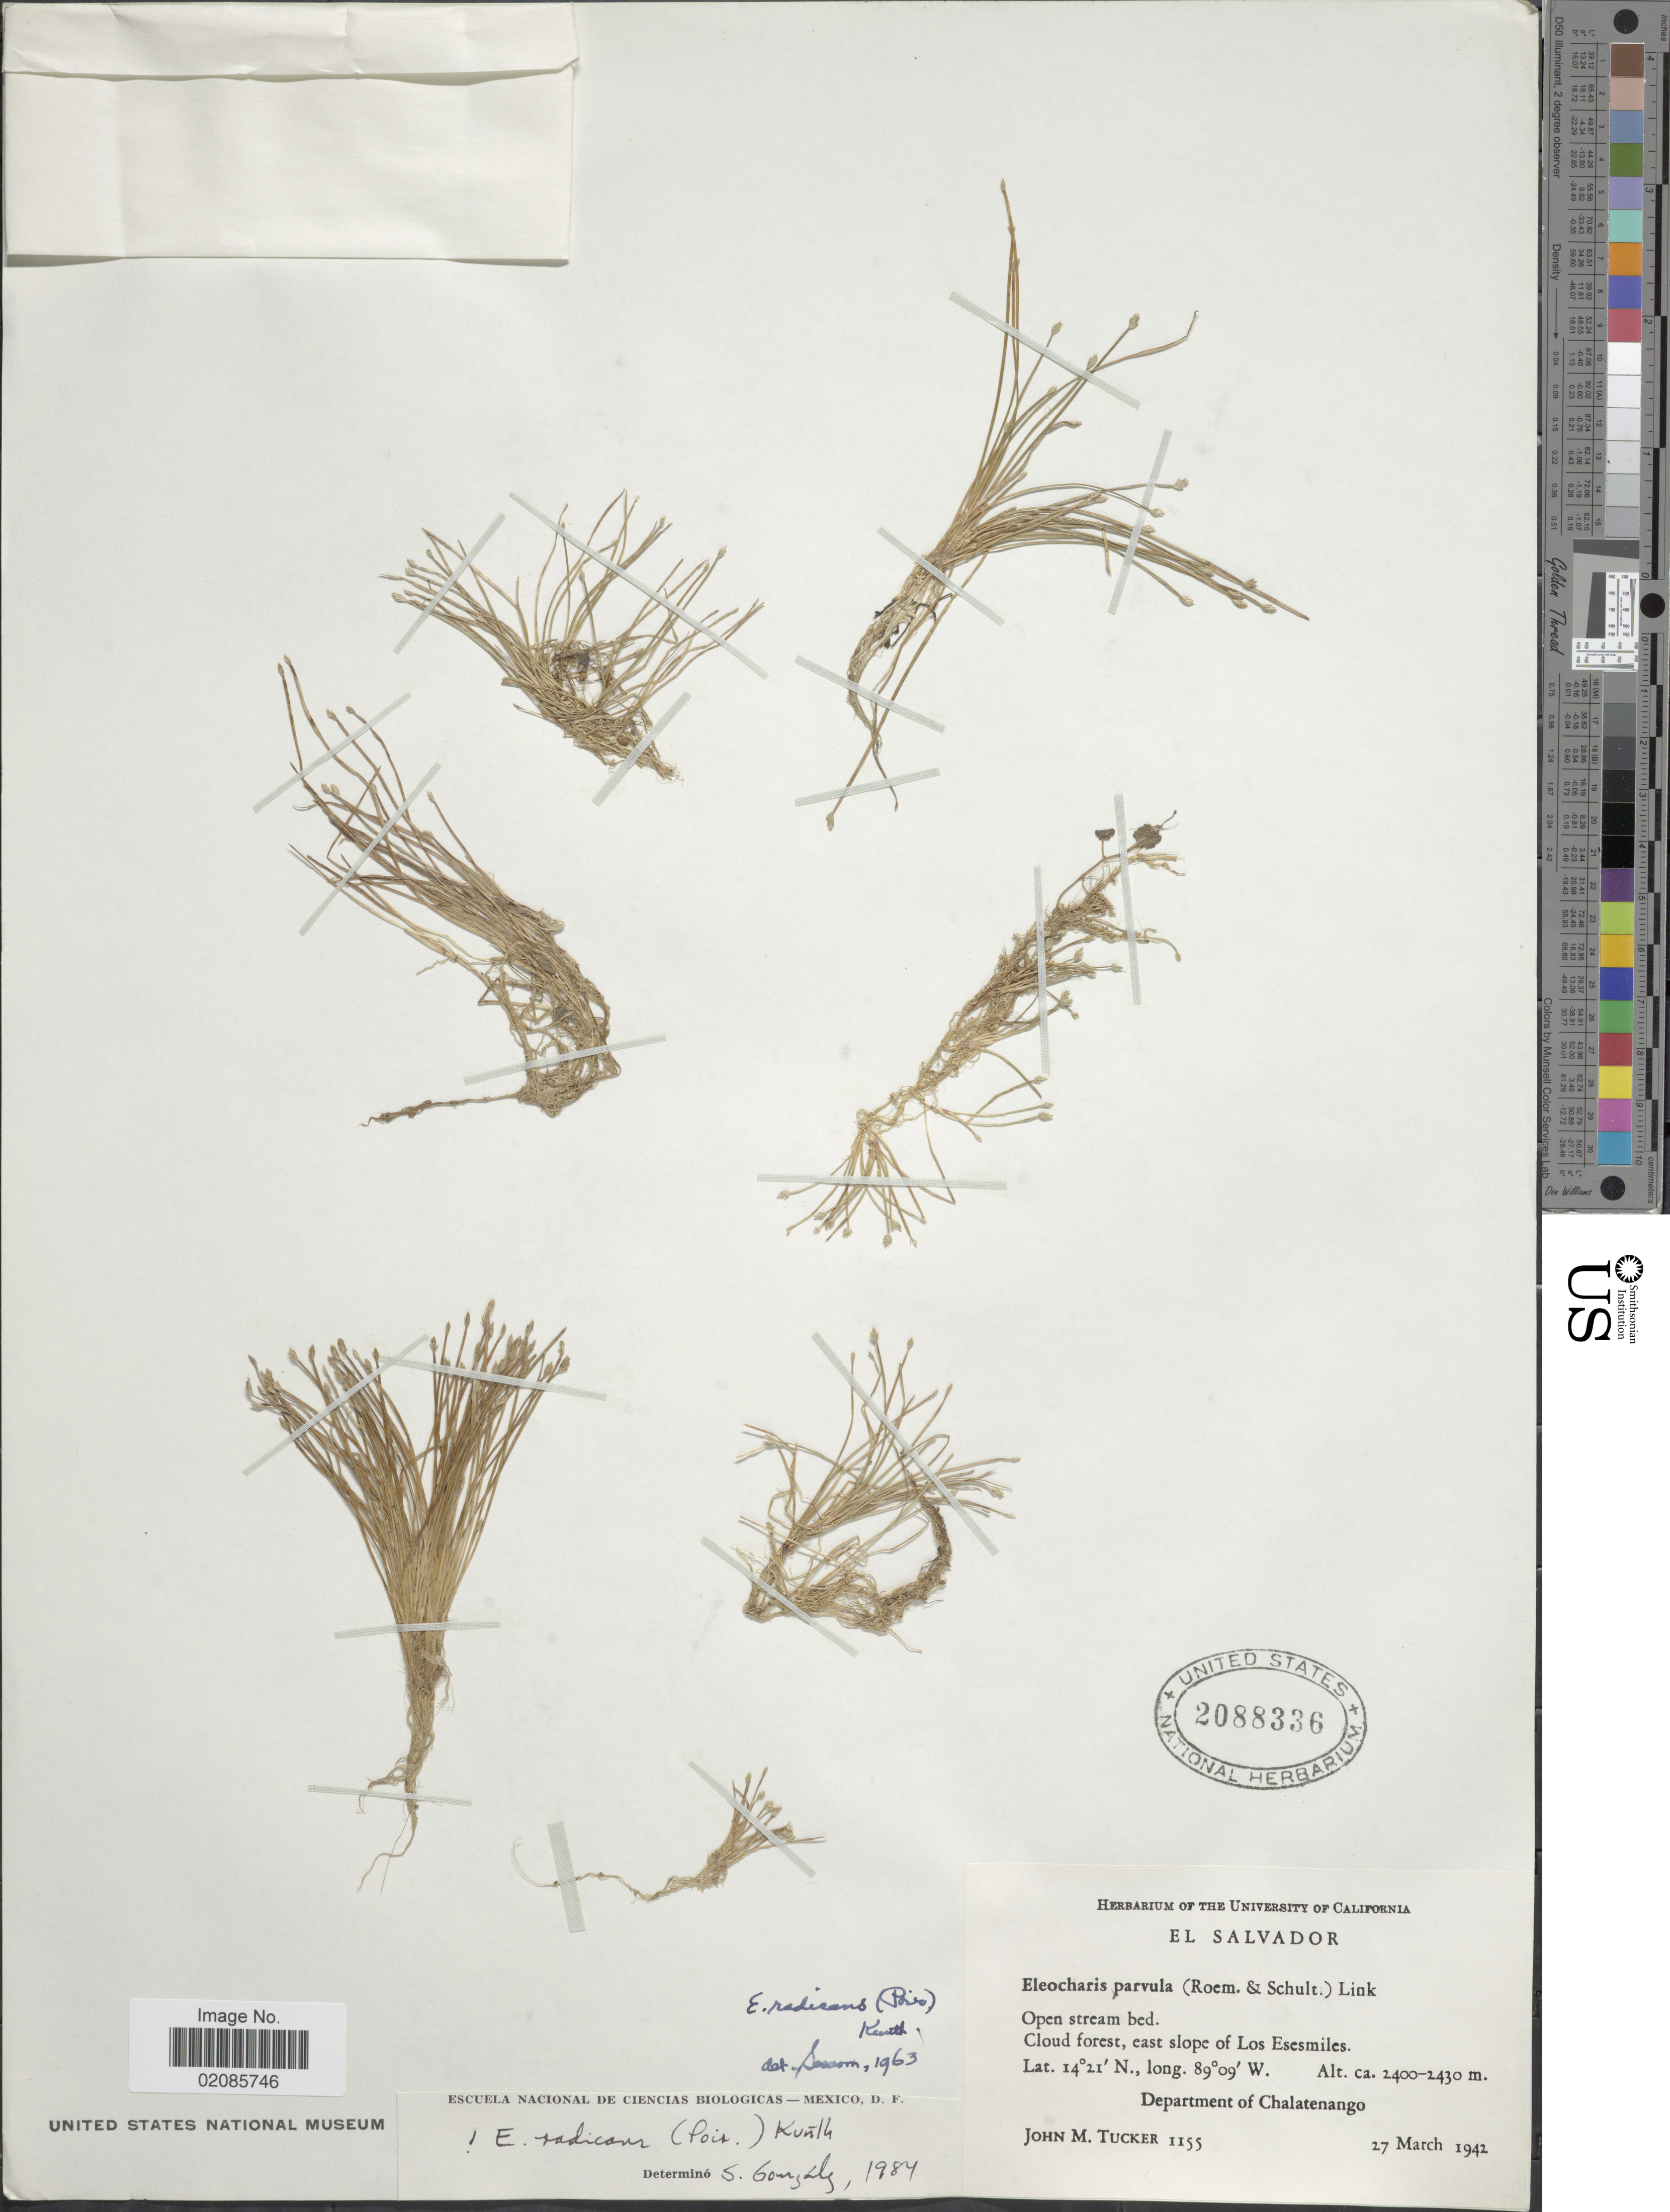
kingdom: Plantae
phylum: Tracheophyta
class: Liliopsida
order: Poales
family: Cyperaceae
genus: Eleocharis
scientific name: Eleocharis radicans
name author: (A. Dietrich) Kunth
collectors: J. M. Tucker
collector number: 1155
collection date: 1942-03-27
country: El Salvador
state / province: Chalatenango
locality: Open stream bed, Cloud forest, east slope of Los Esesmiles.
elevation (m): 2400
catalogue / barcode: US 2088336